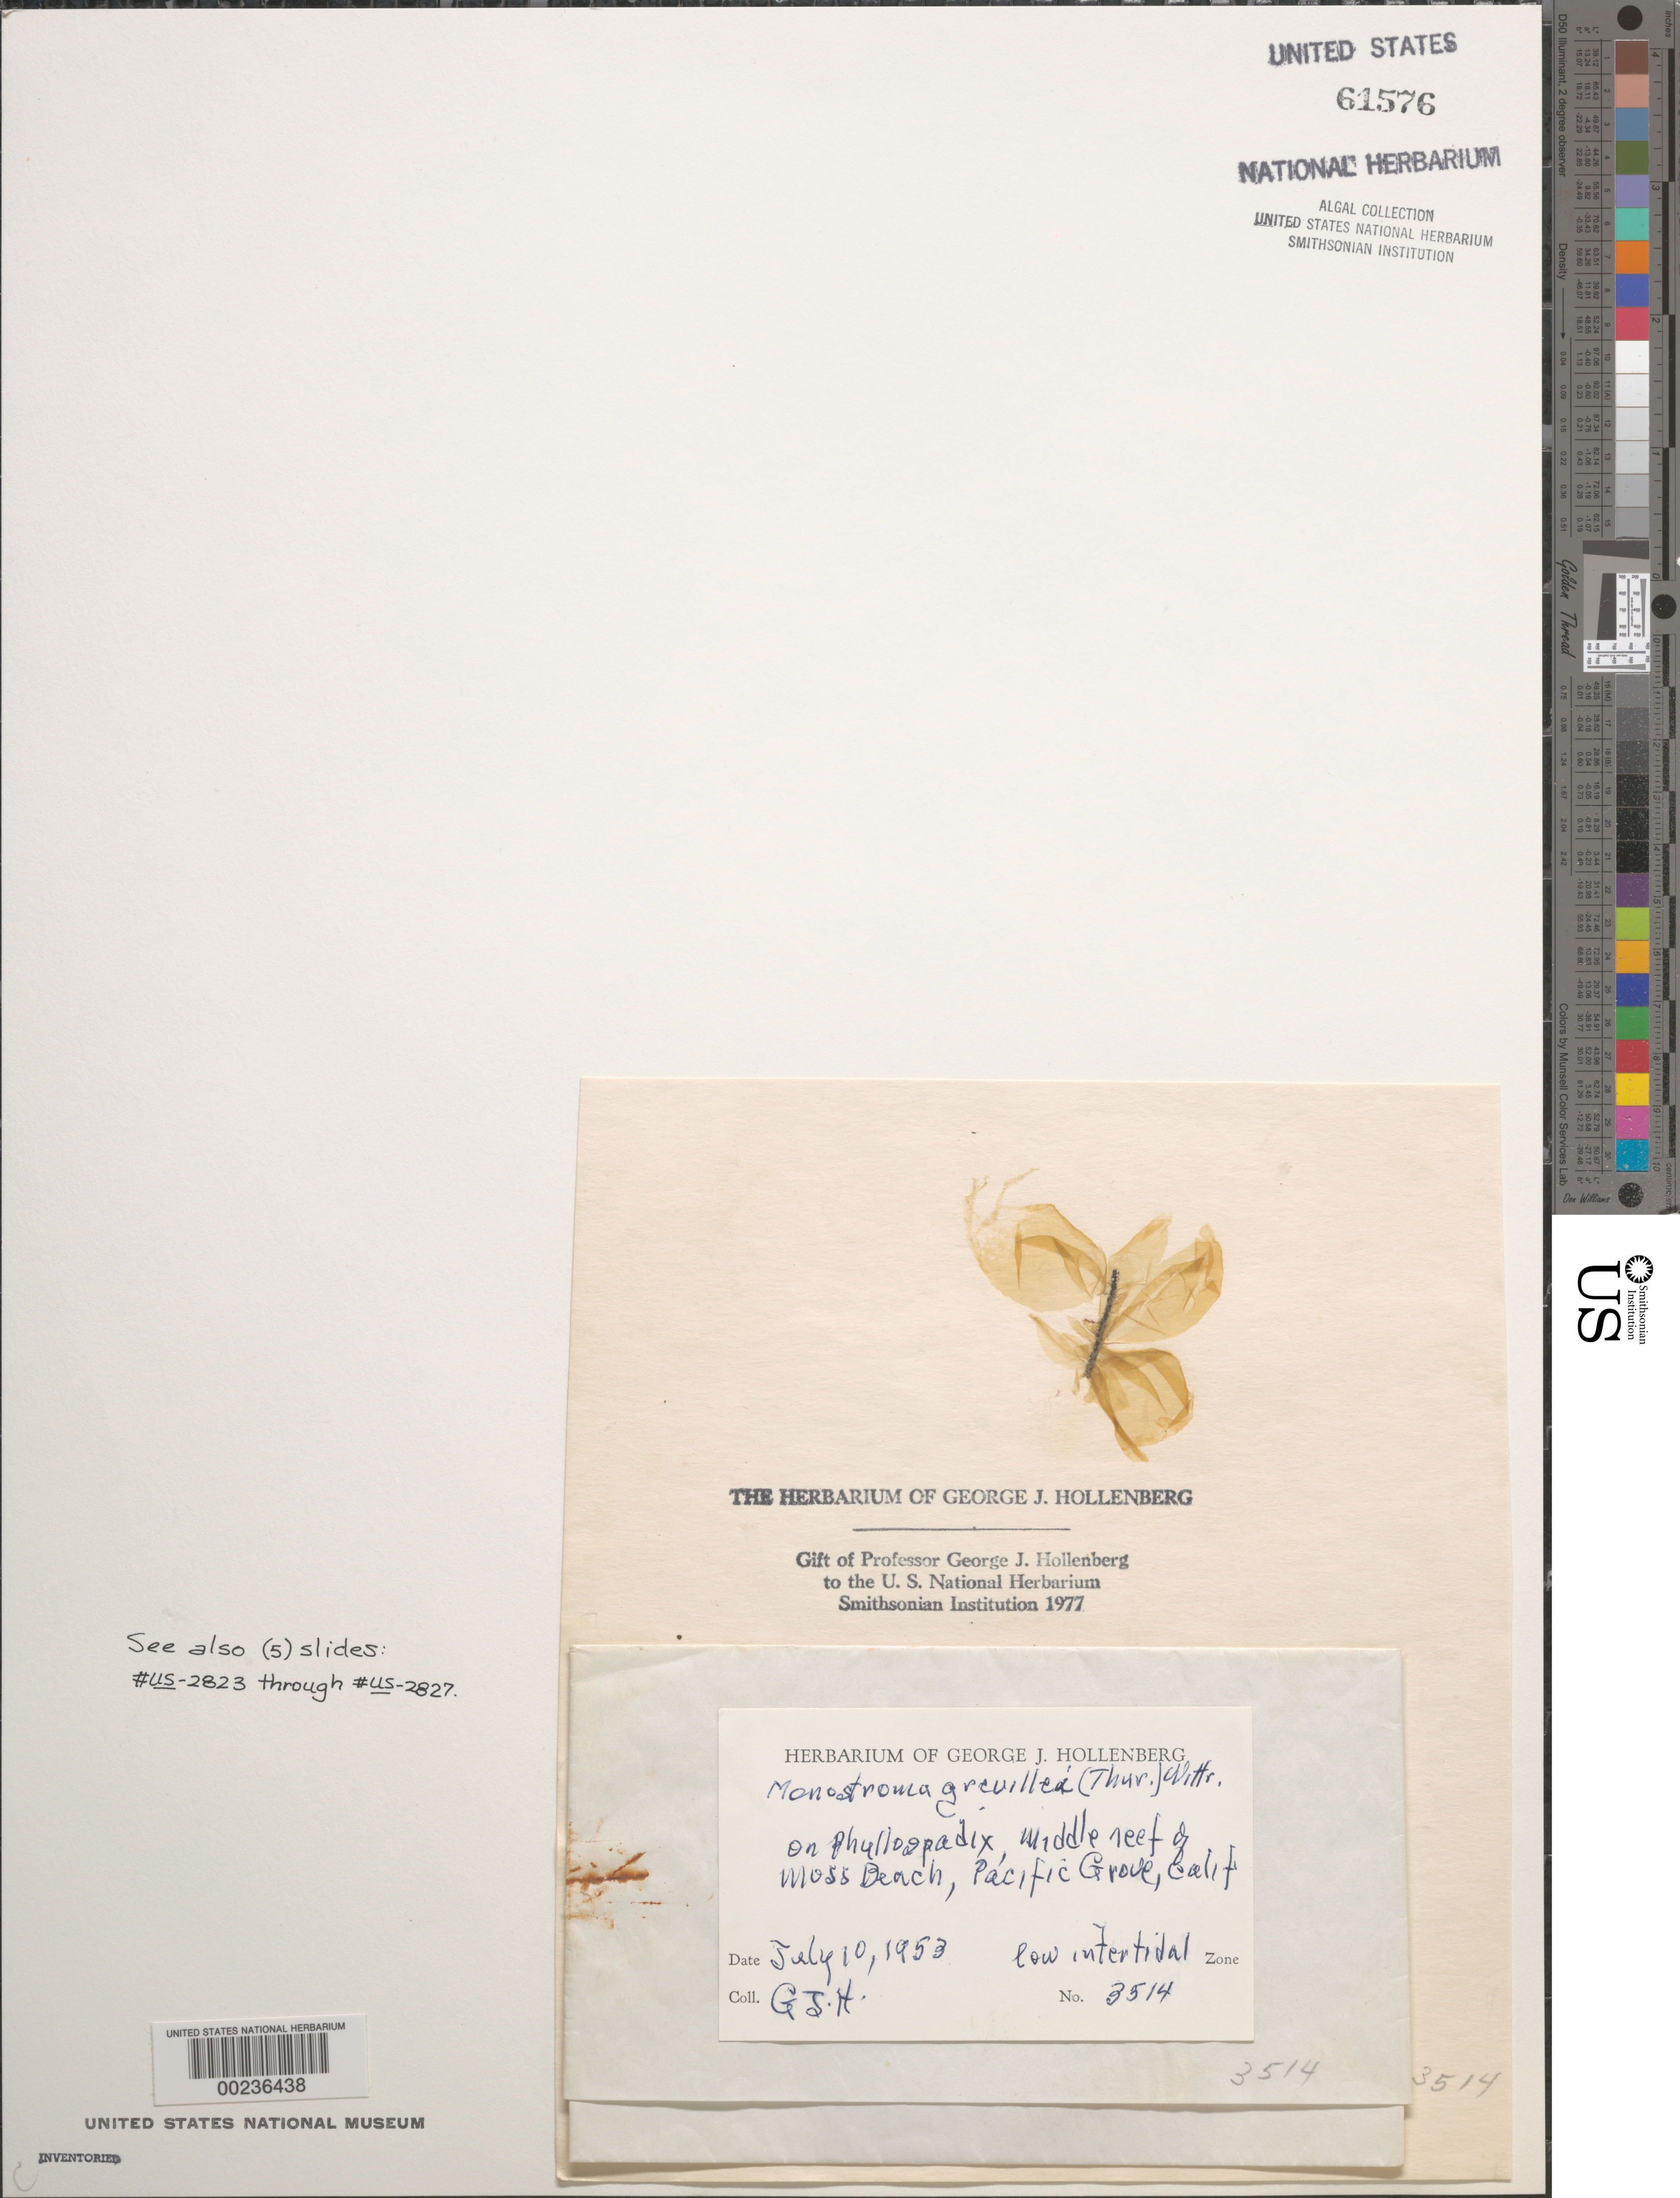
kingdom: Plantae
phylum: Chlorophyta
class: Ulvophyceae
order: Ulvales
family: Monostromataceae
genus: Monostroma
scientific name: Monostroma grevillei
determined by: Hollenberg, George J.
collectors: G. Hollenberg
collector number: GJH 3514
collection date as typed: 10 Jul 1953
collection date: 1953-07-10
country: United States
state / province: California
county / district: Monterey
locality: Moss Beach, Pacific Grove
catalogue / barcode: US 61576